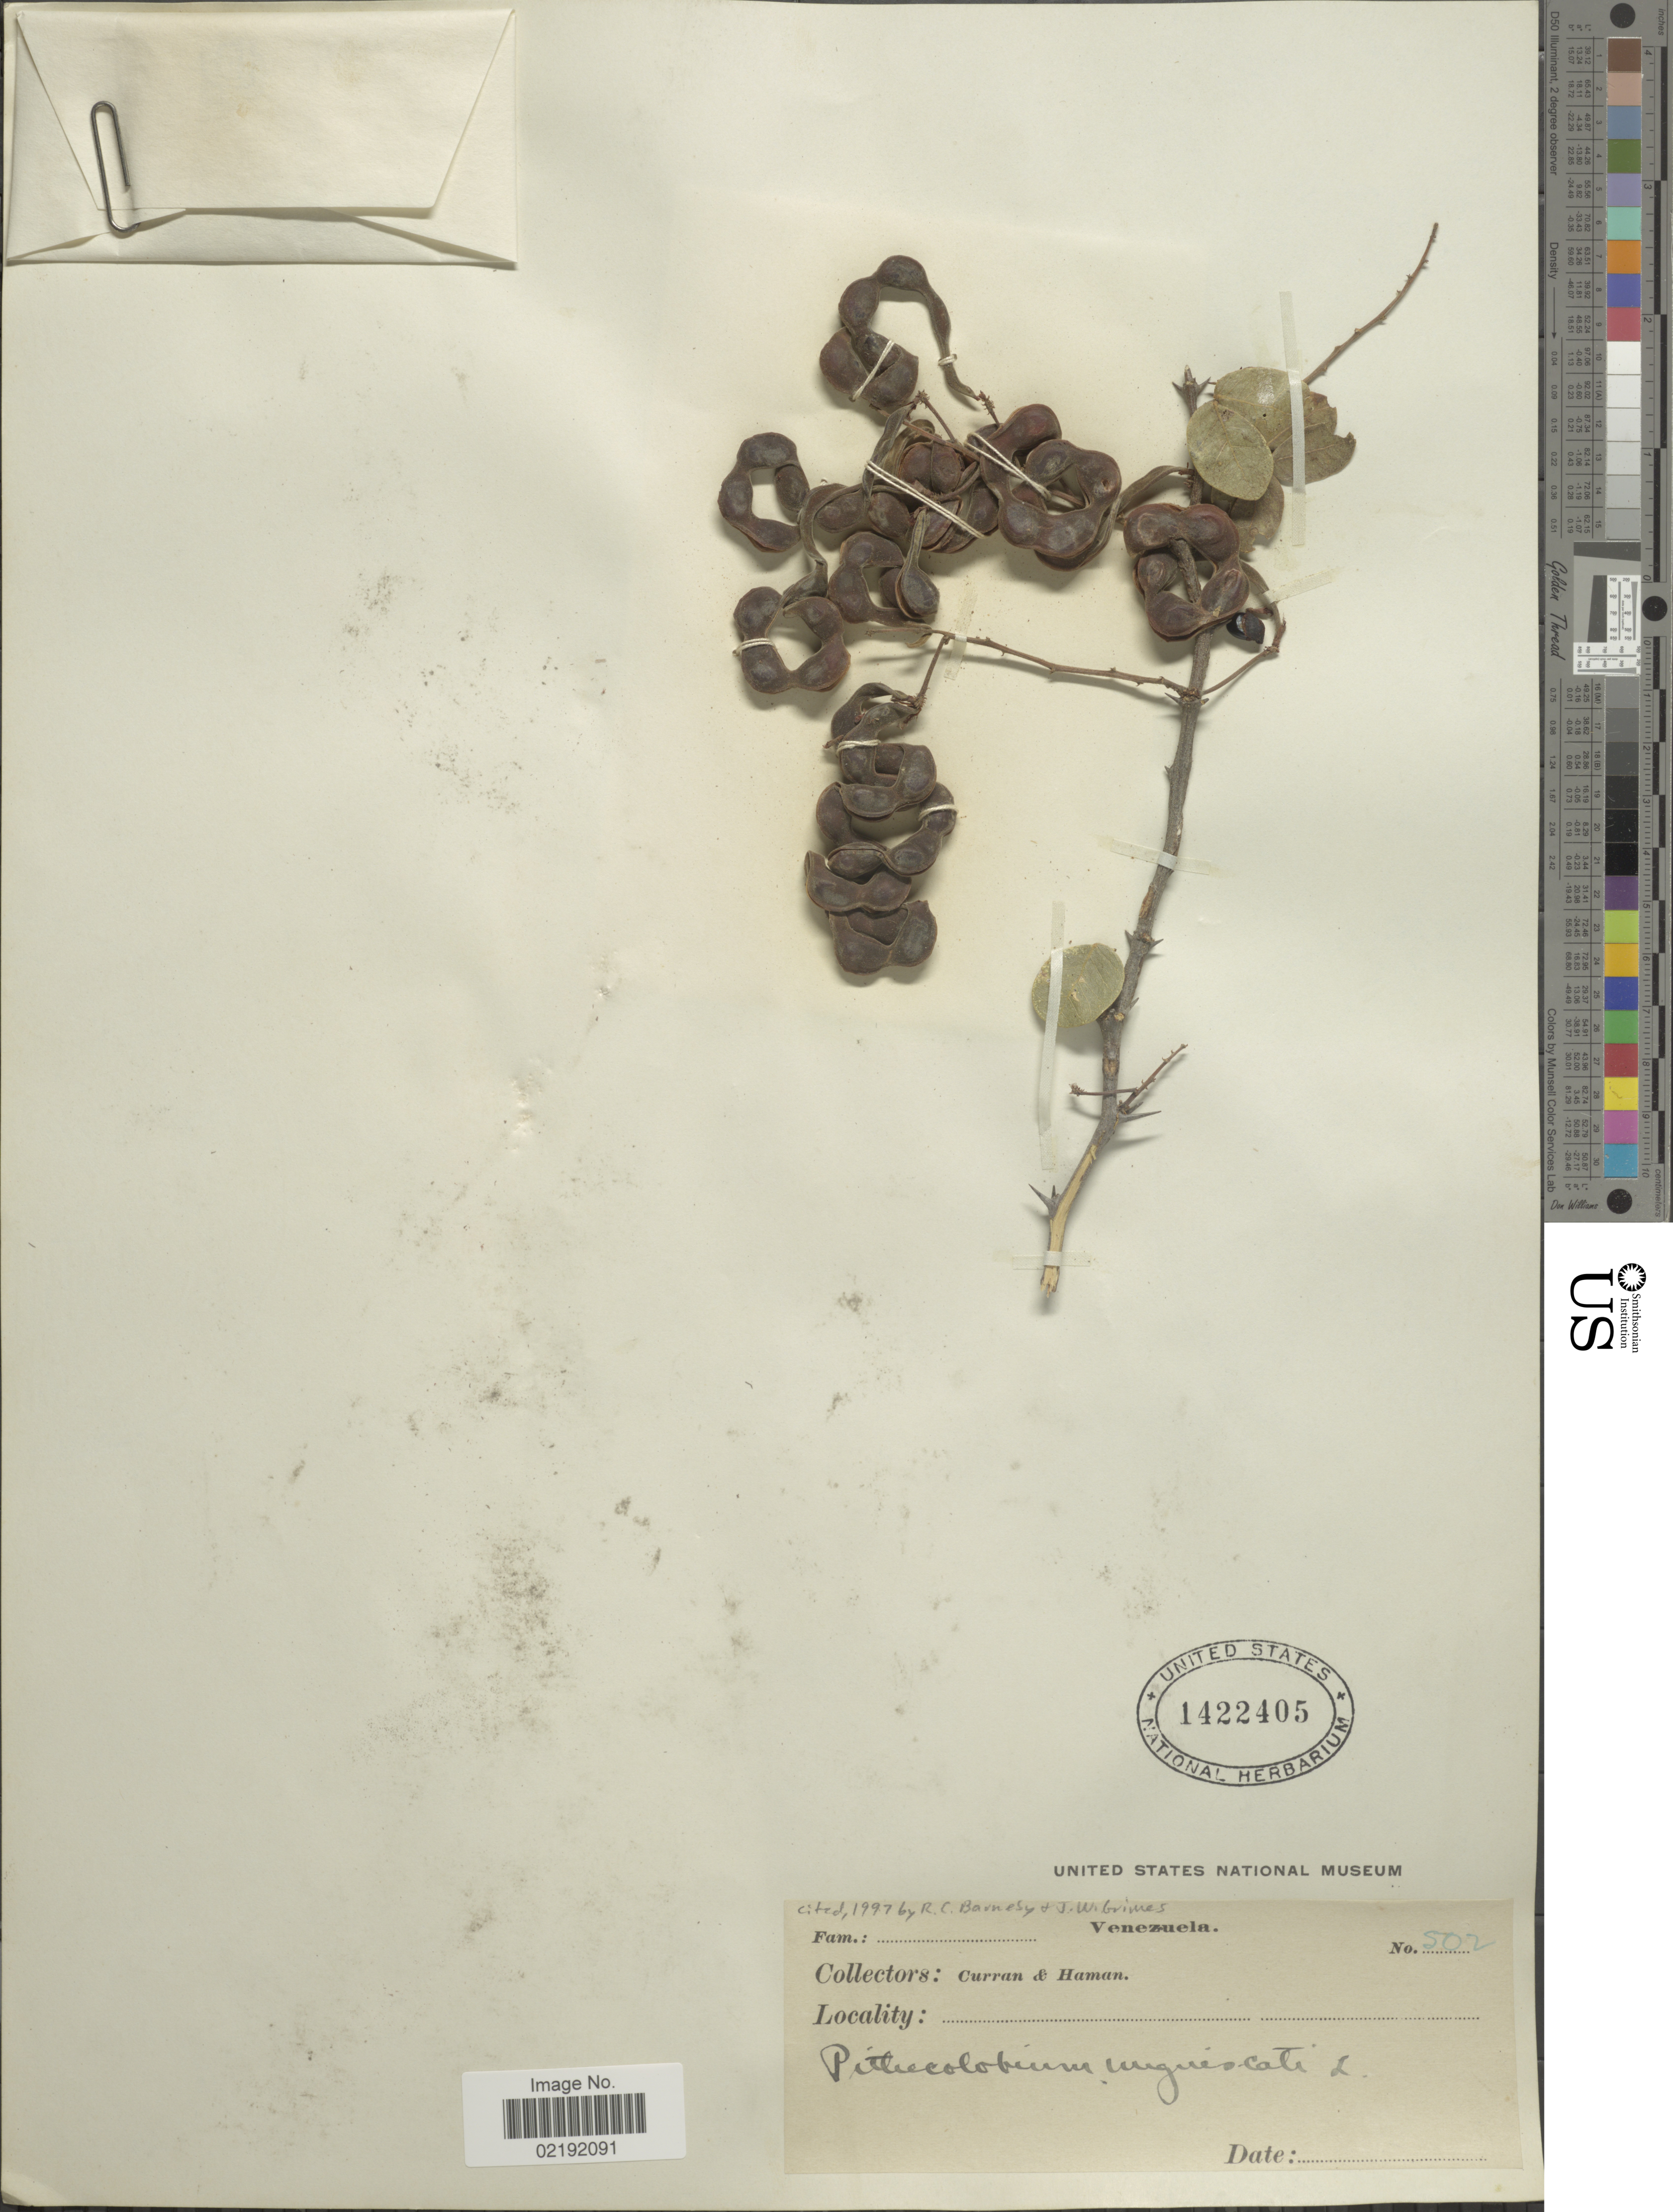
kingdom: Plantae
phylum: Tracheophyta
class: Magnoliopsida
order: Fabales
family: Fabaceae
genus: Pithecellobium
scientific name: Pithecellobium unguis-cati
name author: (L.) Benth.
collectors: -- Curran & Haman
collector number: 502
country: Venezuela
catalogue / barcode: US 1422405